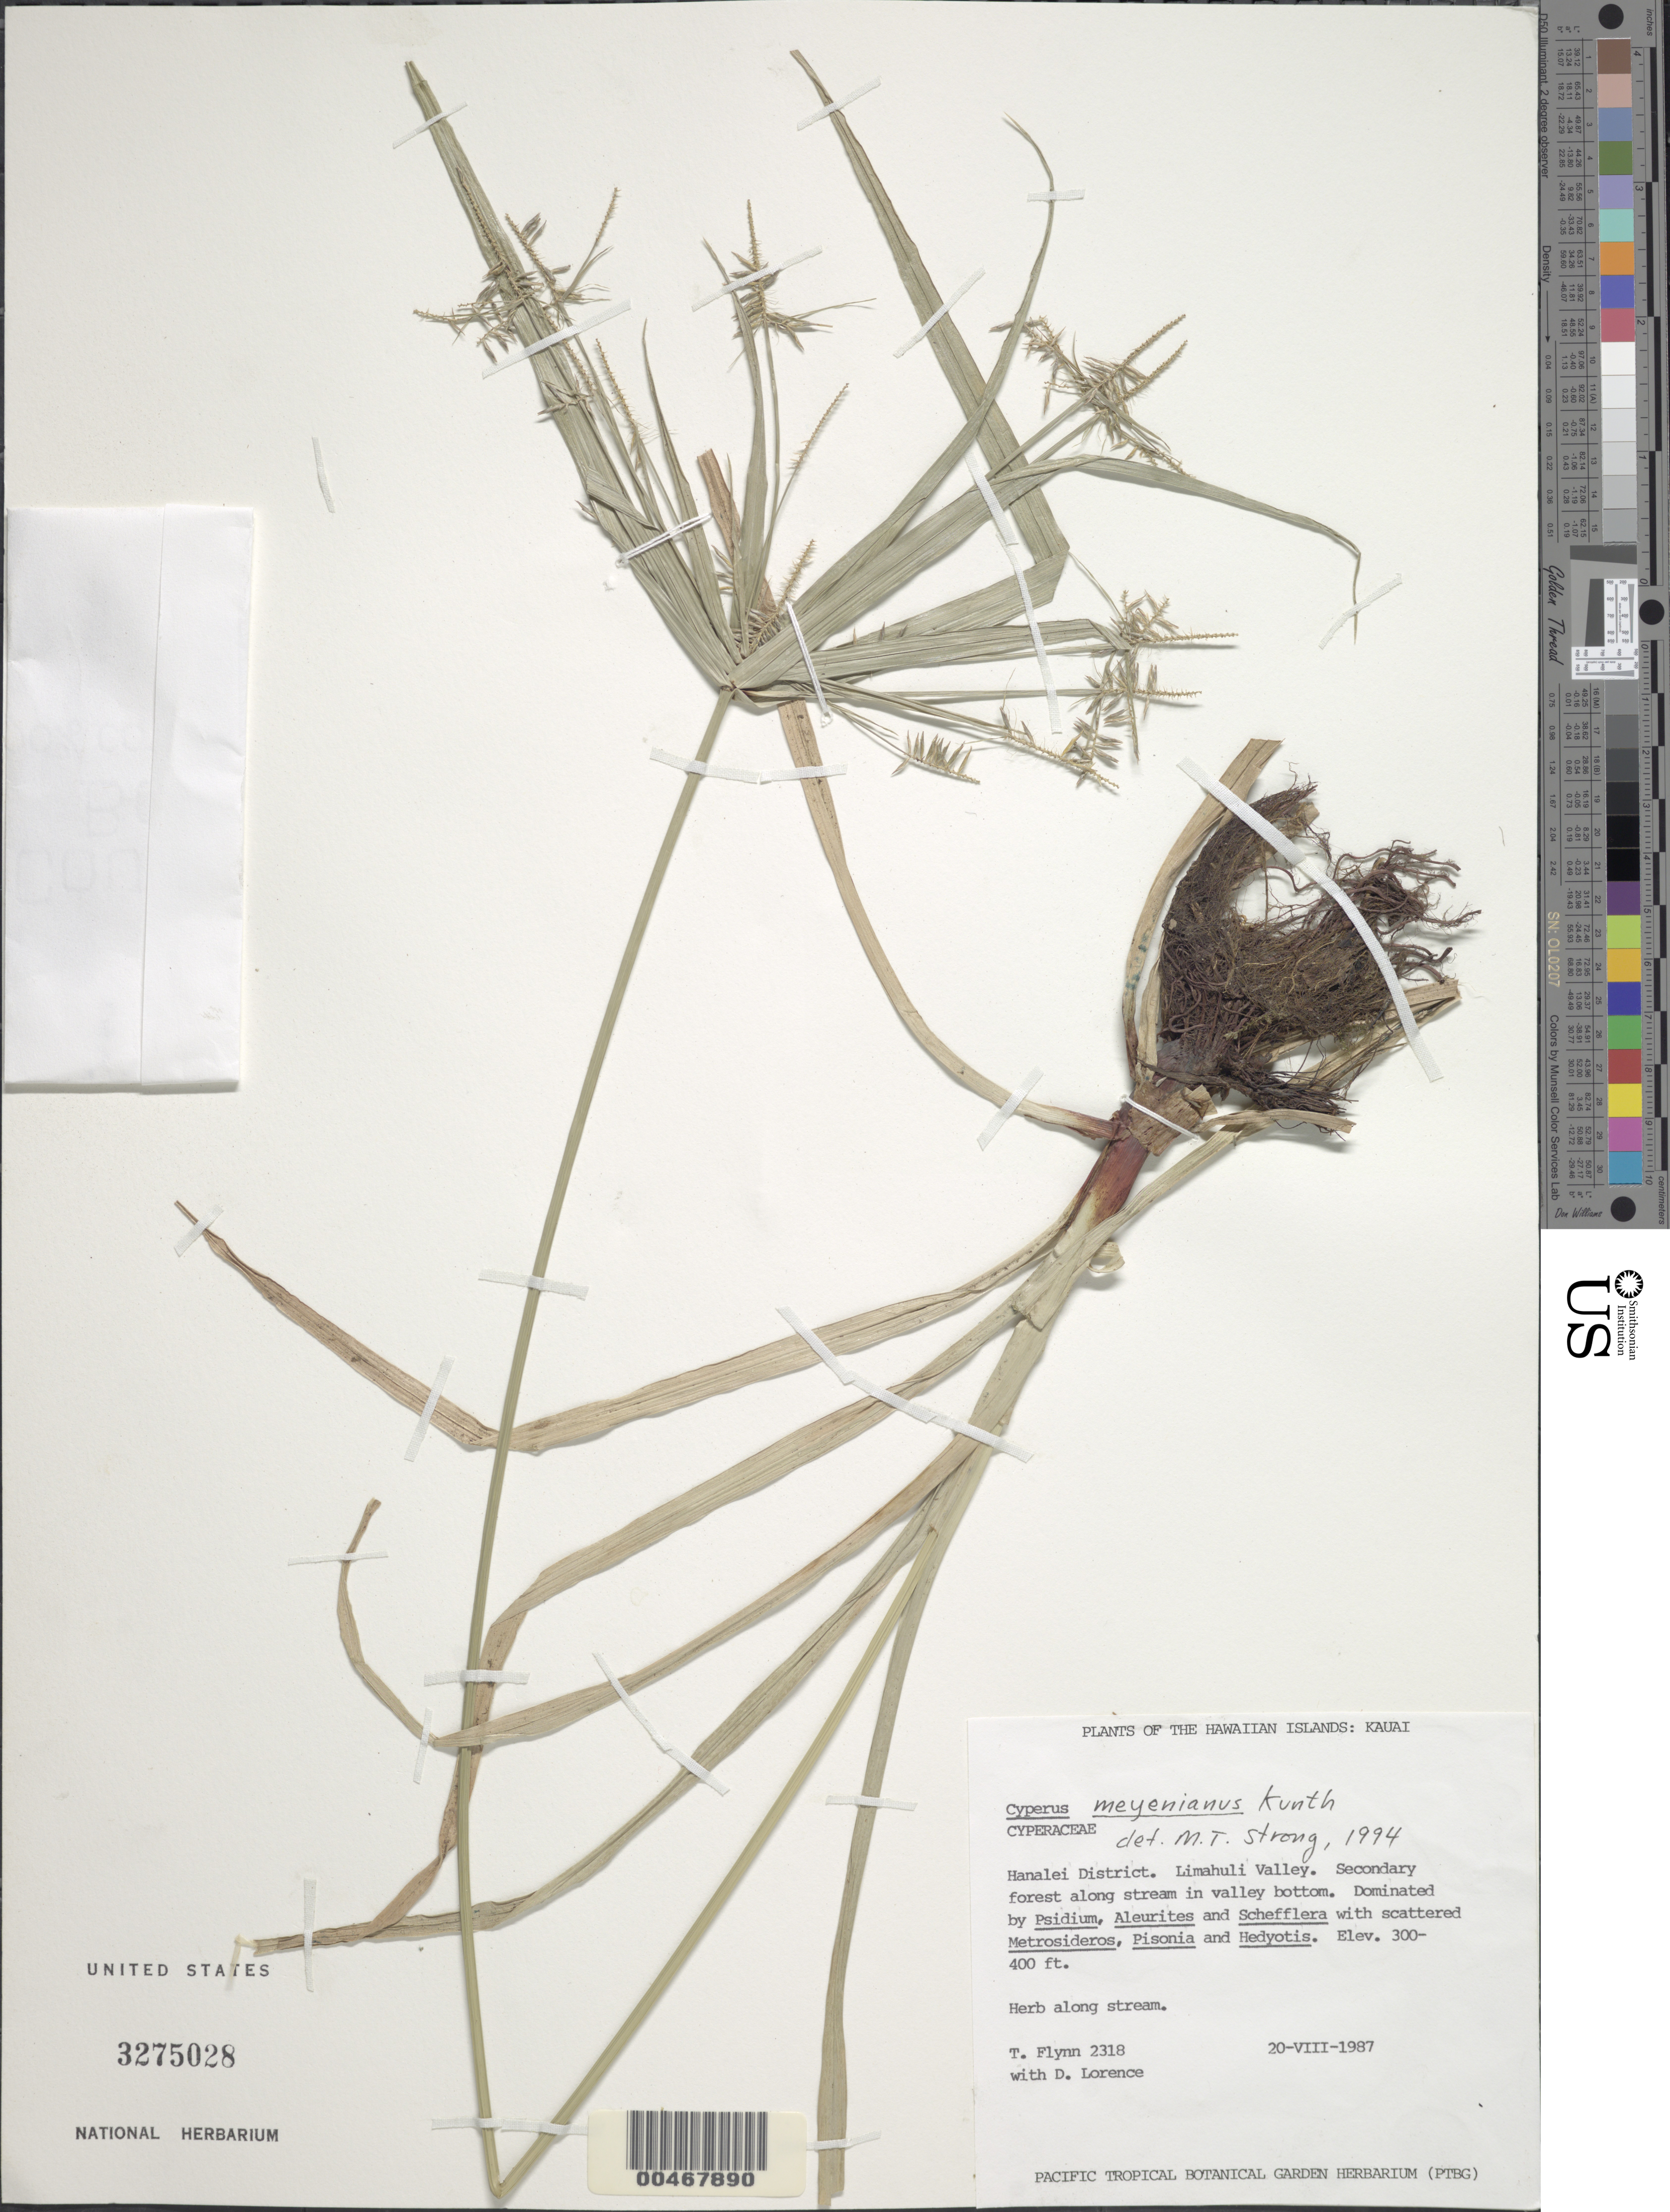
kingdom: Plantae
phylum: Tracheophyta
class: Liliopsida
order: Poales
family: Cyperaceae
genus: Cyperus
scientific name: Cyperus meyenianus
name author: Kunth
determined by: Strong, M. T., (US), Smithsonian Institution - National Museum of Natural History (UNITED STATES)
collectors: T. W. Flynn & D. Lorence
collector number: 2318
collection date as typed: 20 Aug 1987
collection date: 1987-08-20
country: United States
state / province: Hawaii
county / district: Kauai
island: Kaua'i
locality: Hanalei Dist., Limahuli Valley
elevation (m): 122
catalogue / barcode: US 3275028